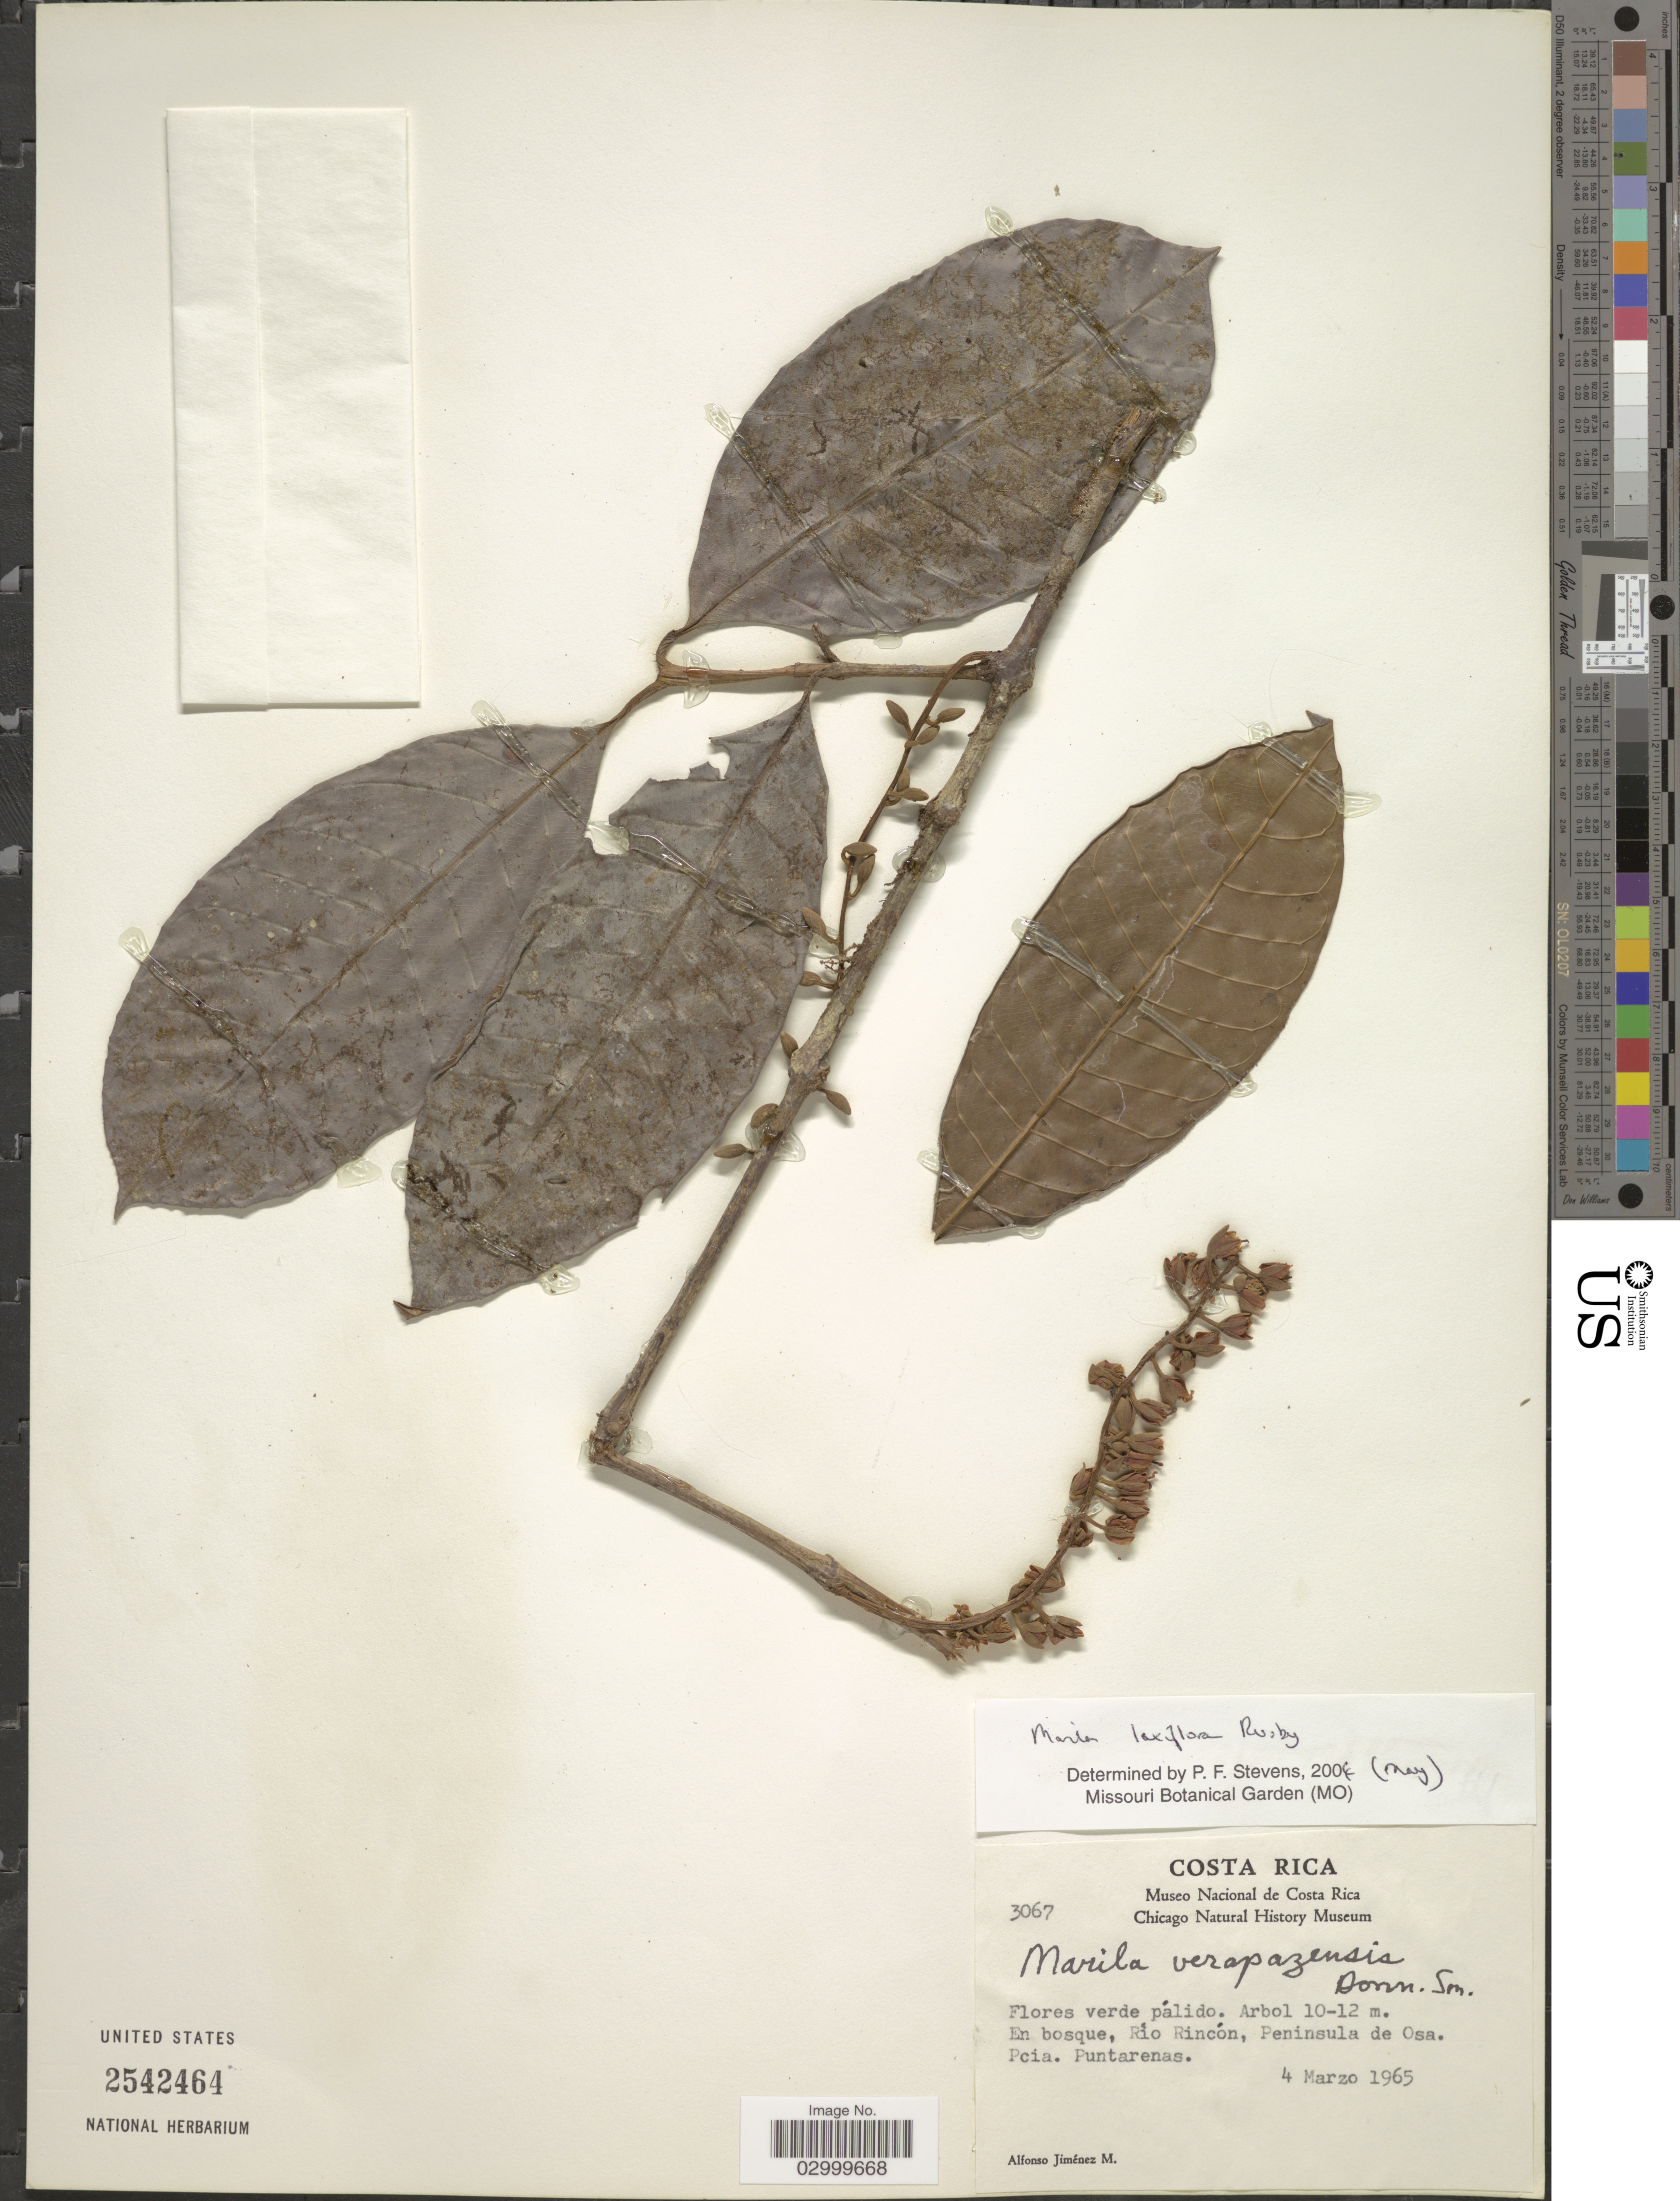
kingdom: Plantae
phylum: Tracheophyta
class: Magnoliopsida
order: Malpighiales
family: Calophyllaceae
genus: Marila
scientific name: Marila laxiflora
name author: Rusby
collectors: A. Jimenez M.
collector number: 3067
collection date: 1965-03-04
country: Costa Rica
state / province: Puntarenas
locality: En bosque, Río Rincón, Peninsula de Osa. Pcia. Puntarenas.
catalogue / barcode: US 2542464